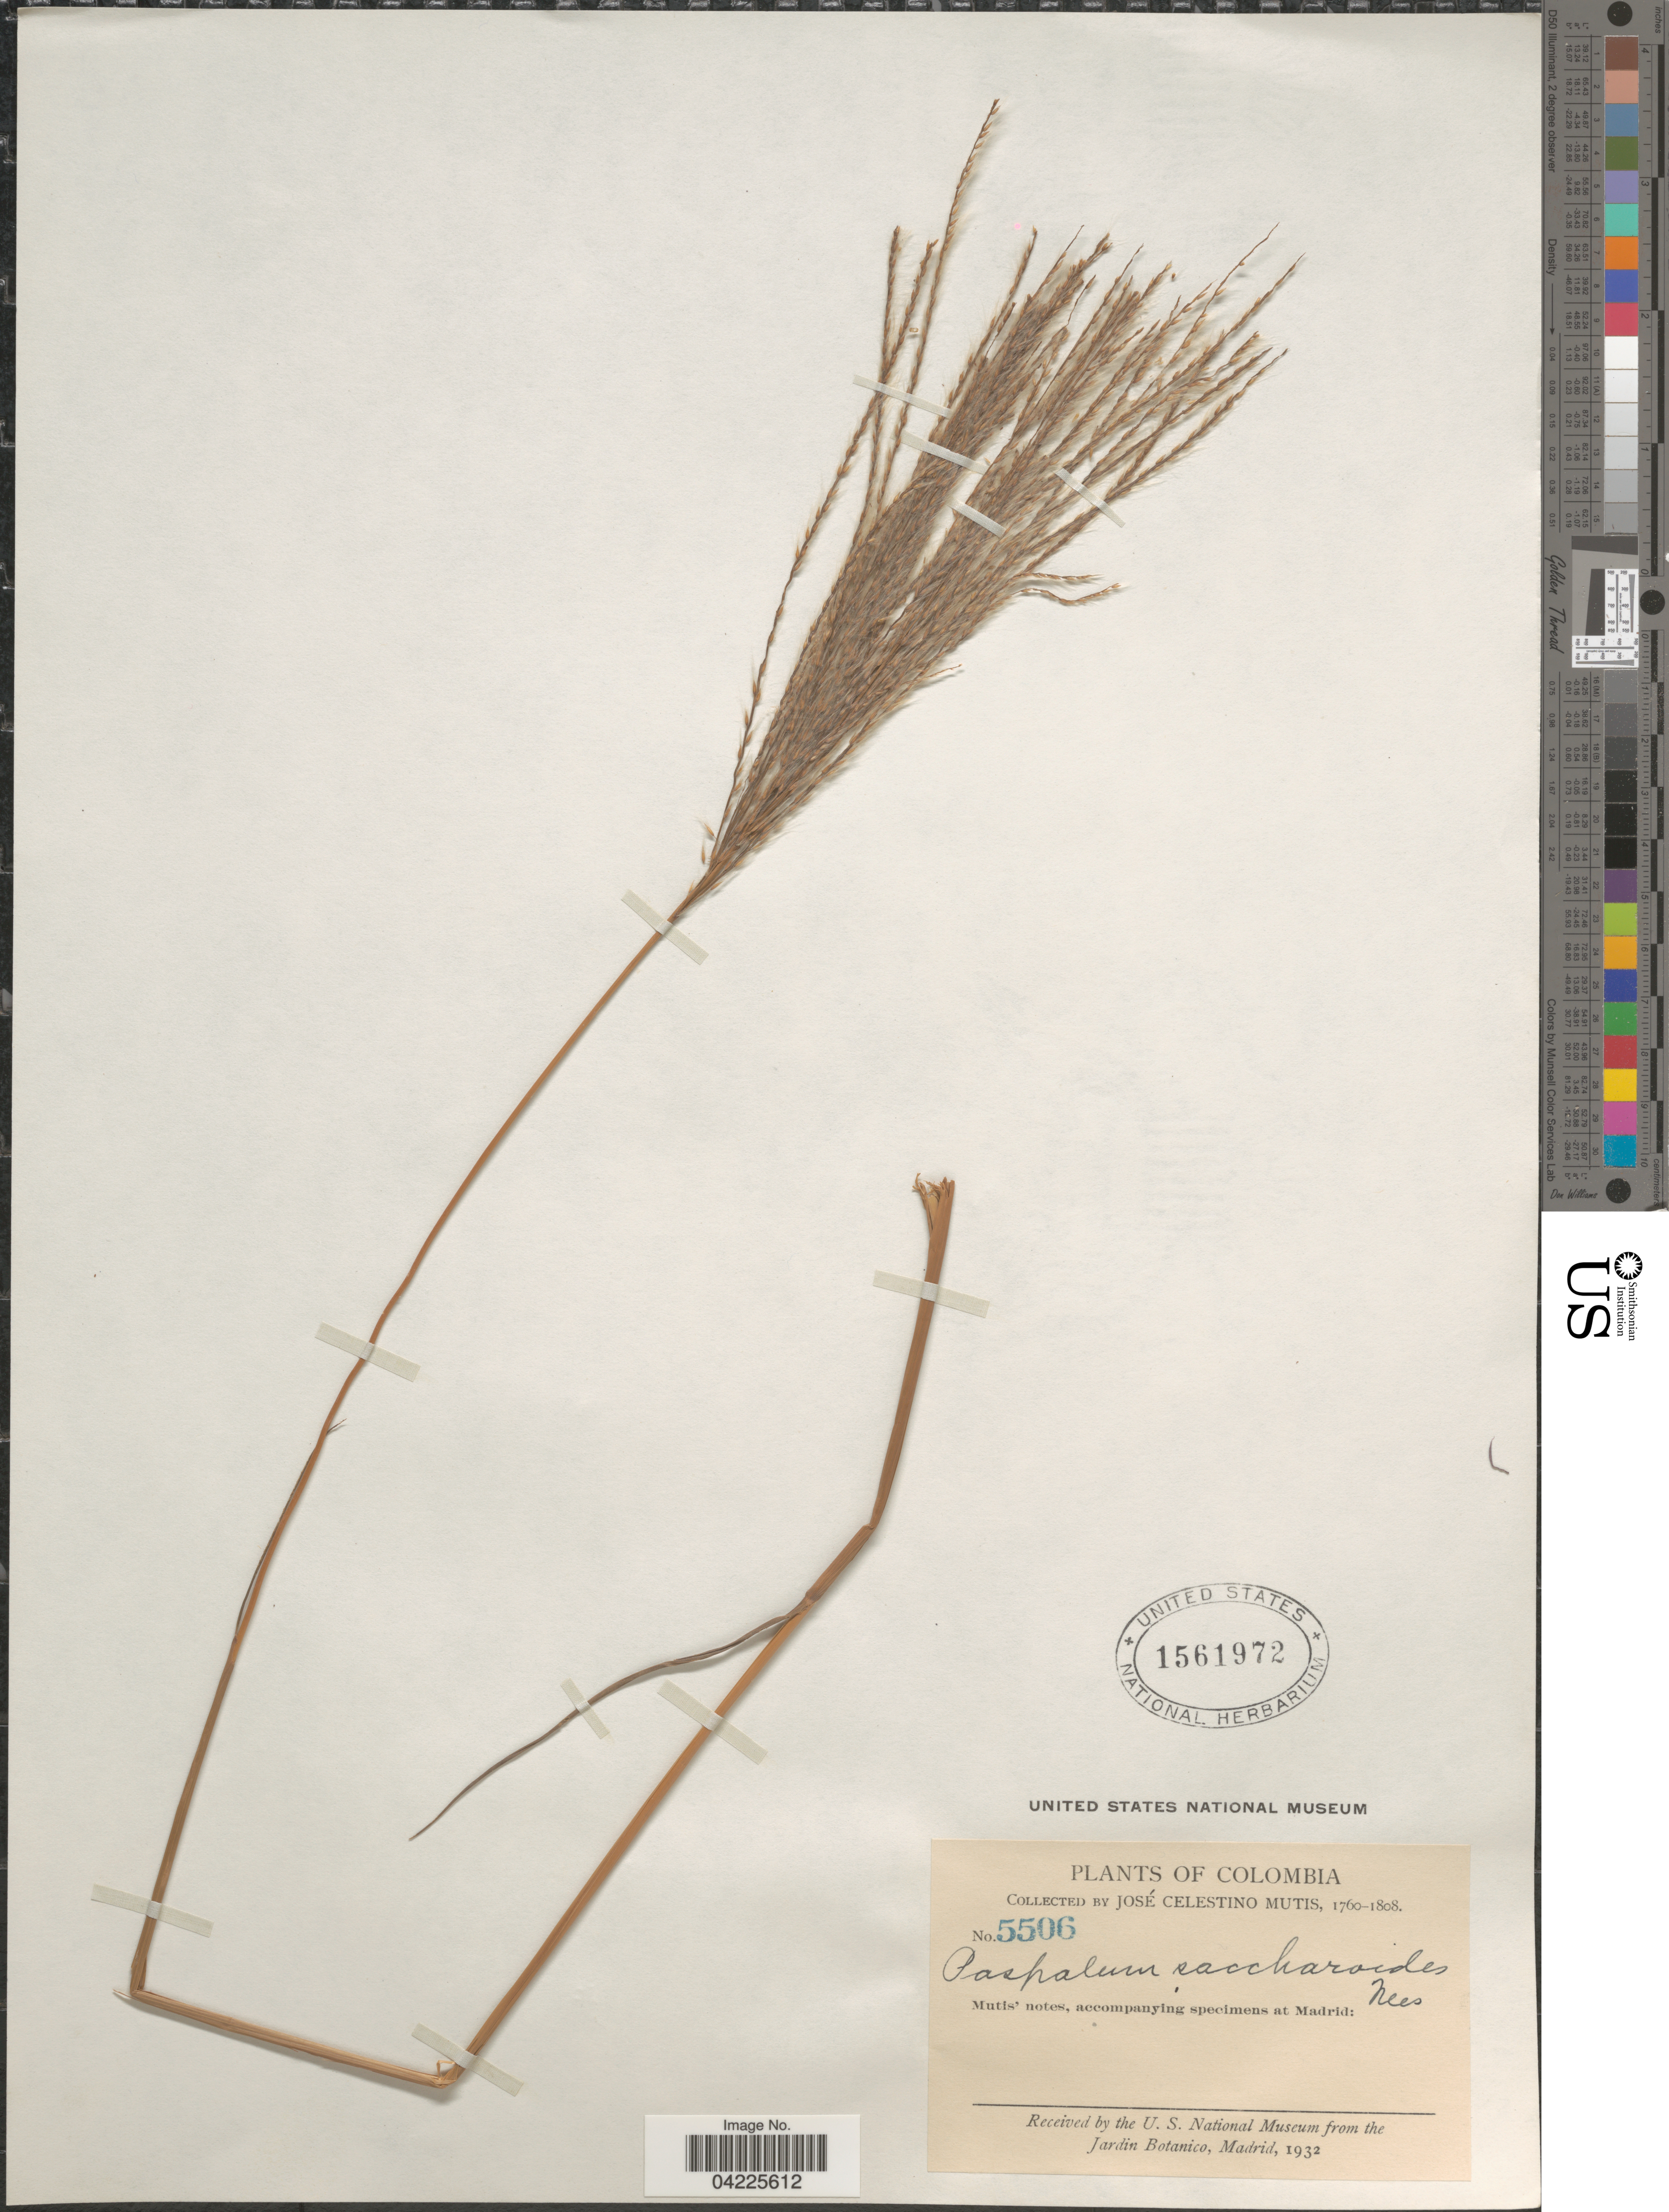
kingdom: Plantae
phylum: Tracheophyta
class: Liliopsida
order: Poales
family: Poaceae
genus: Paspalum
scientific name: Paspalum saccharoides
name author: Nees ex Trin.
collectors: J. C. B. Mutis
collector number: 5506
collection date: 1760/1808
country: Colombia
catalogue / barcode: US 1561972